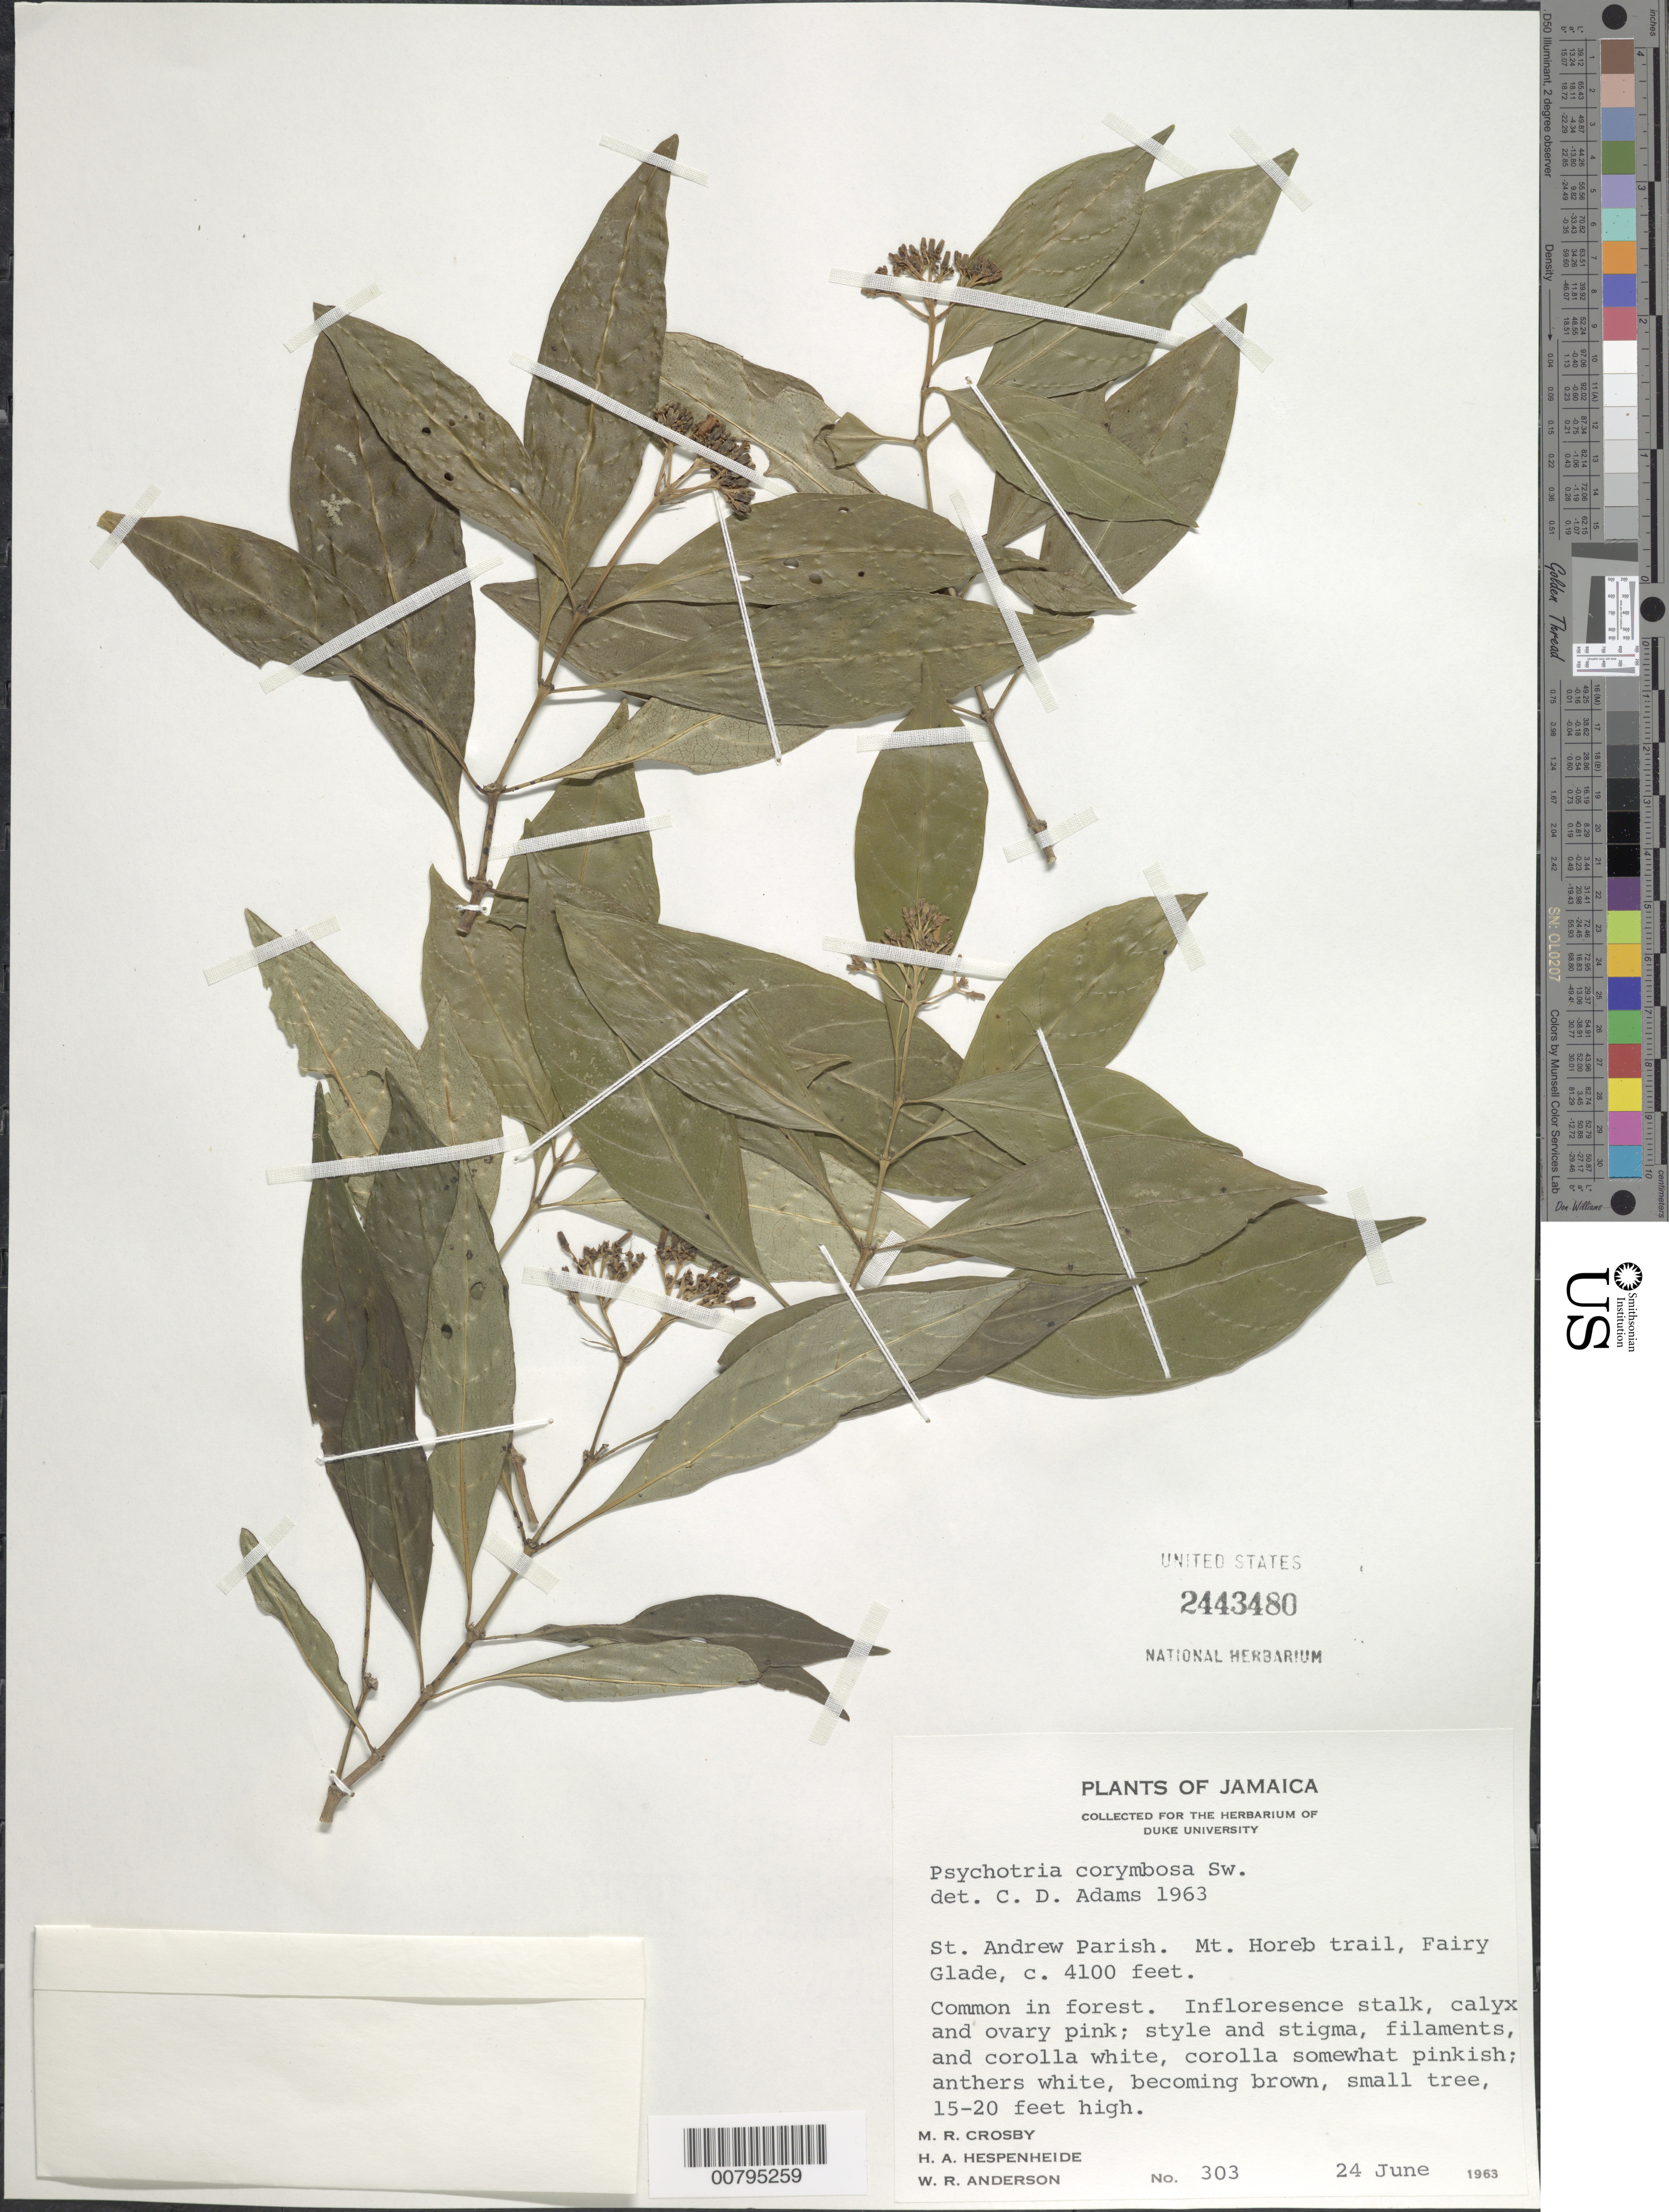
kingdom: Plantae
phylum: Tracheophyta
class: Magnoliopsida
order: Gentianales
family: Rubiaceae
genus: Psychotria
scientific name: Psychotria corymbosa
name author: Sw.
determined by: Adams, C. D.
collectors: M. R. Crosby, H. A. Hespenheide & W. R. Anderson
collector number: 303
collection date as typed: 24 Jun 1963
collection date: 1963-06-24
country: Jamaica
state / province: Saint Andrew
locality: Mt. Horeb trail, Fairy Glade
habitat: Forest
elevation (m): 1250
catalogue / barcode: US 2442480